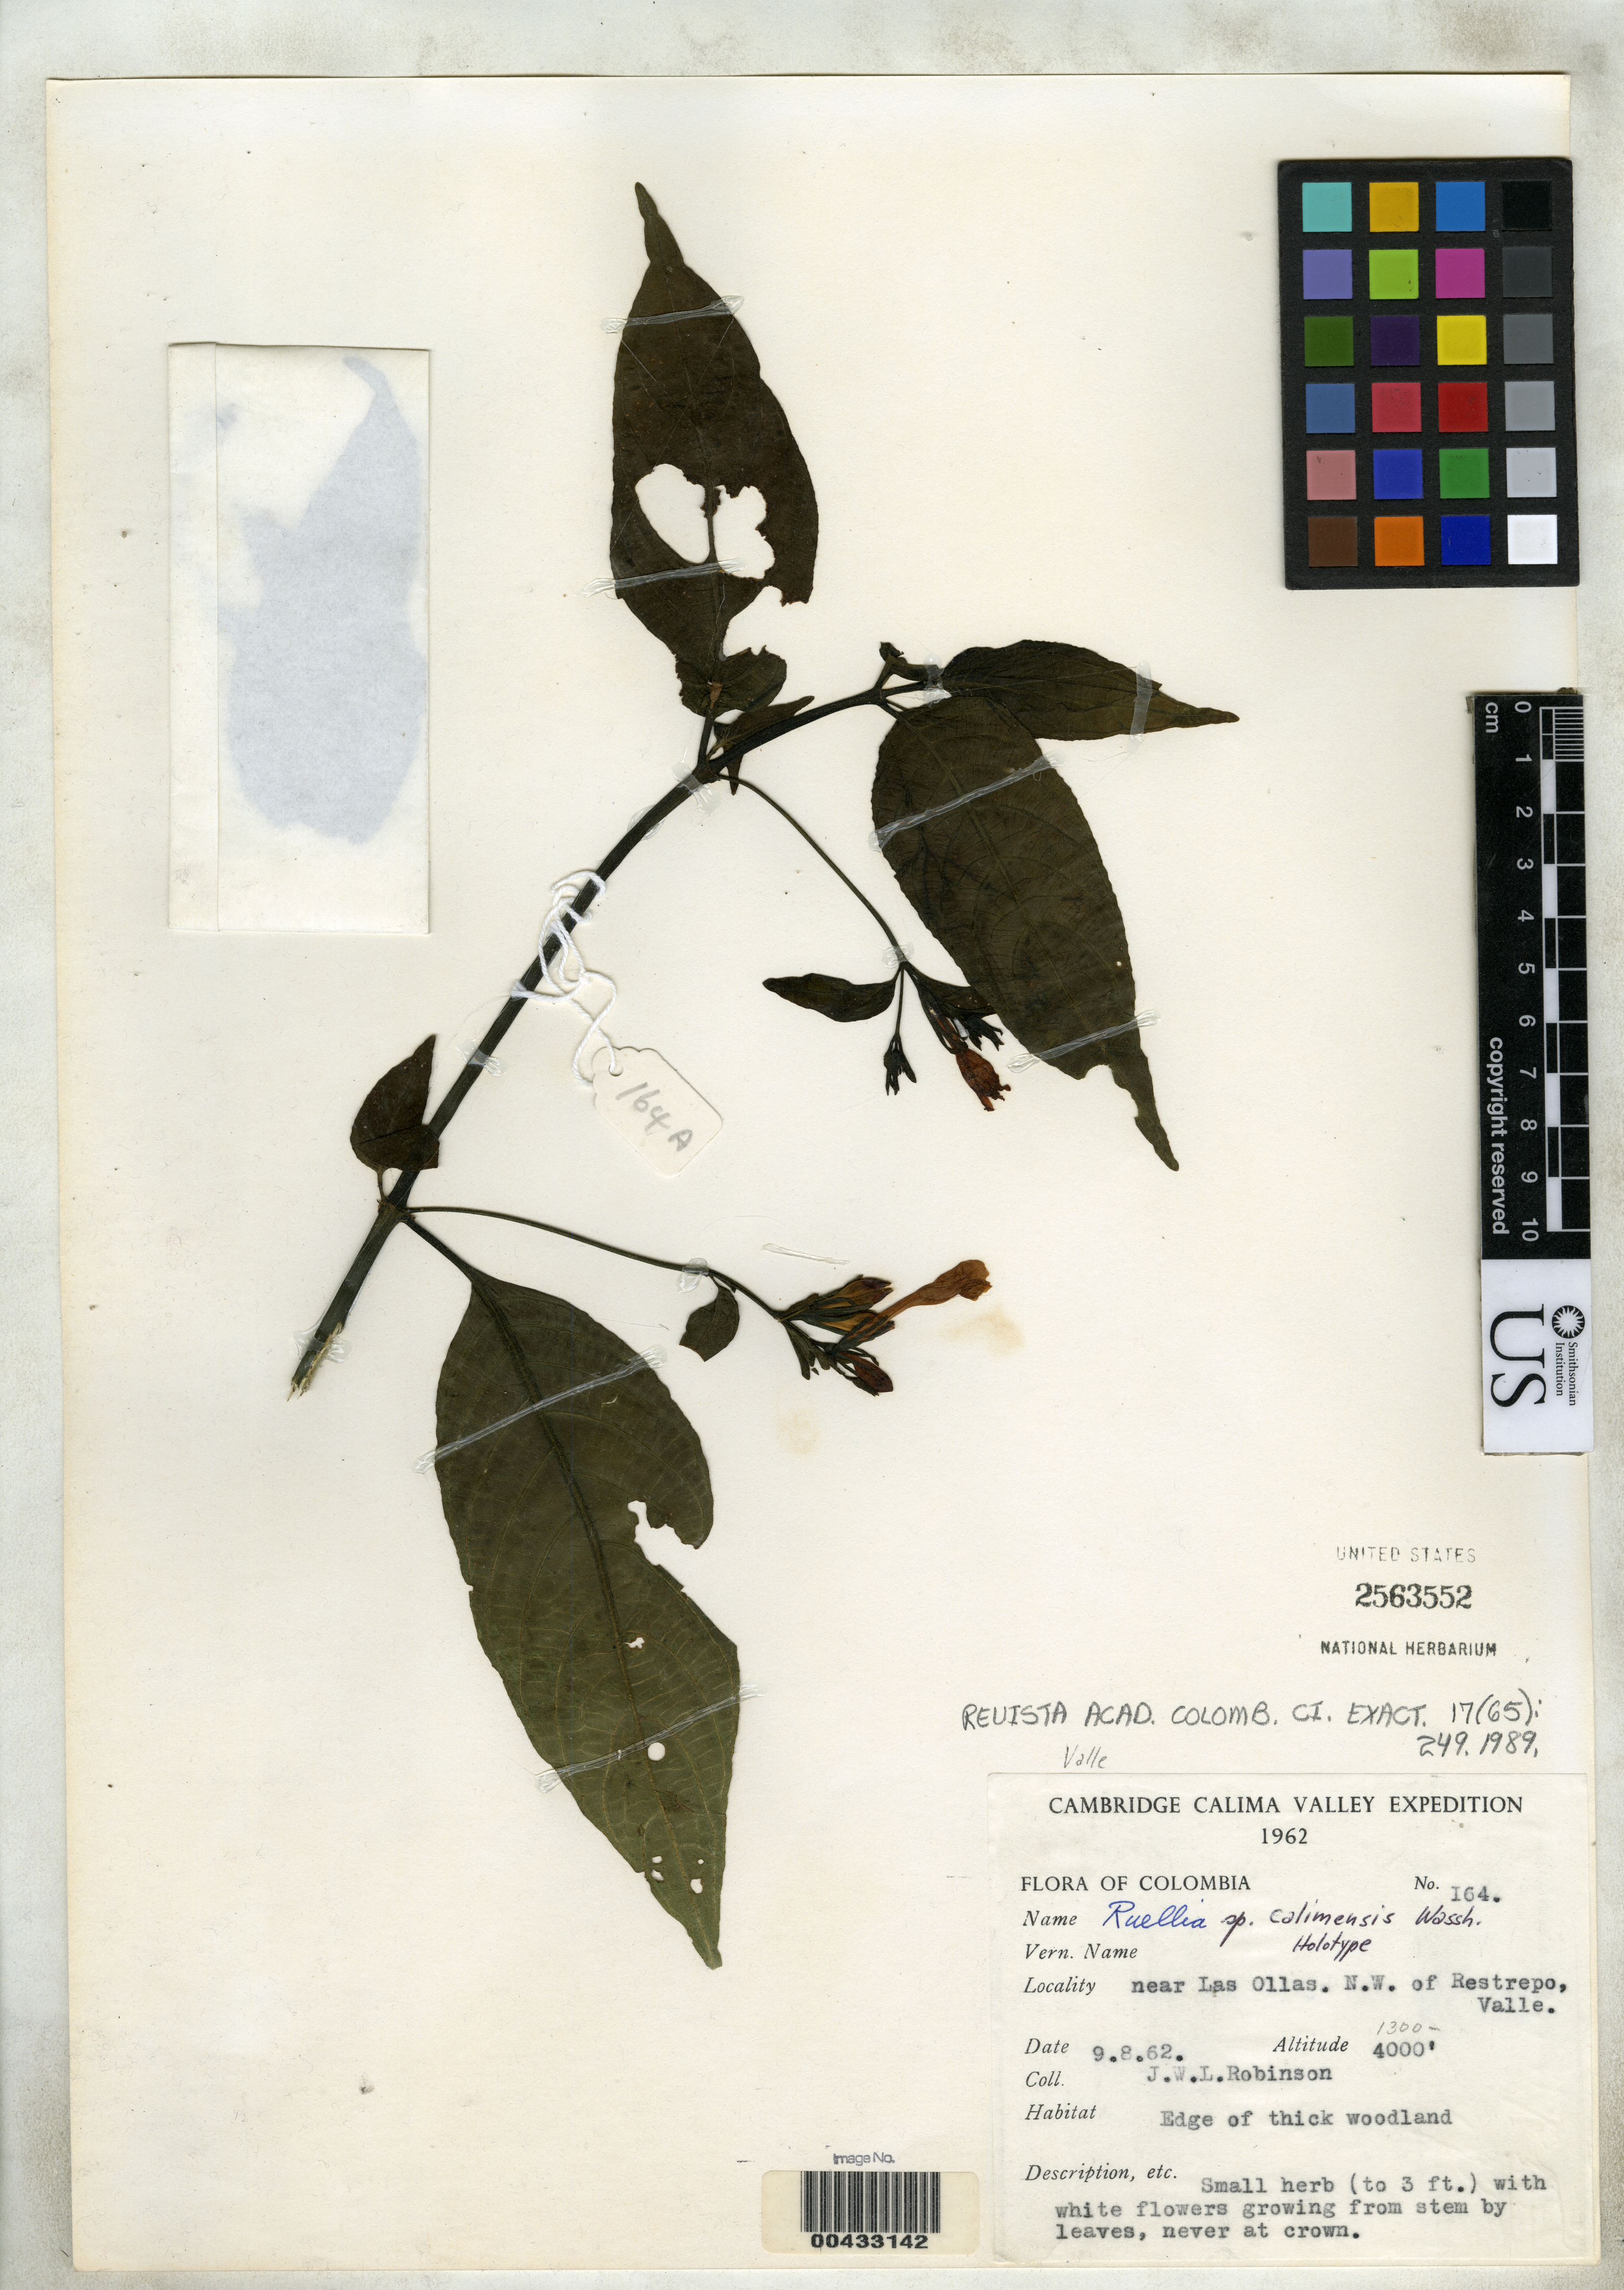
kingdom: Plantae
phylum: Tracheophyta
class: Magnoliopsida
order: Lamiales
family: Acanthaceae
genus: Ruellia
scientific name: Ruellia calimensis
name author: Wassh.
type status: Holotype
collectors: J. W. Robinson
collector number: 164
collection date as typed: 09 Aug 1962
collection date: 1962-08-09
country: Colombia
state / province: Valle del Cauca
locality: Near las Ollas, NW of Restrepo.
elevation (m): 1219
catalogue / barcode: US 2563552A